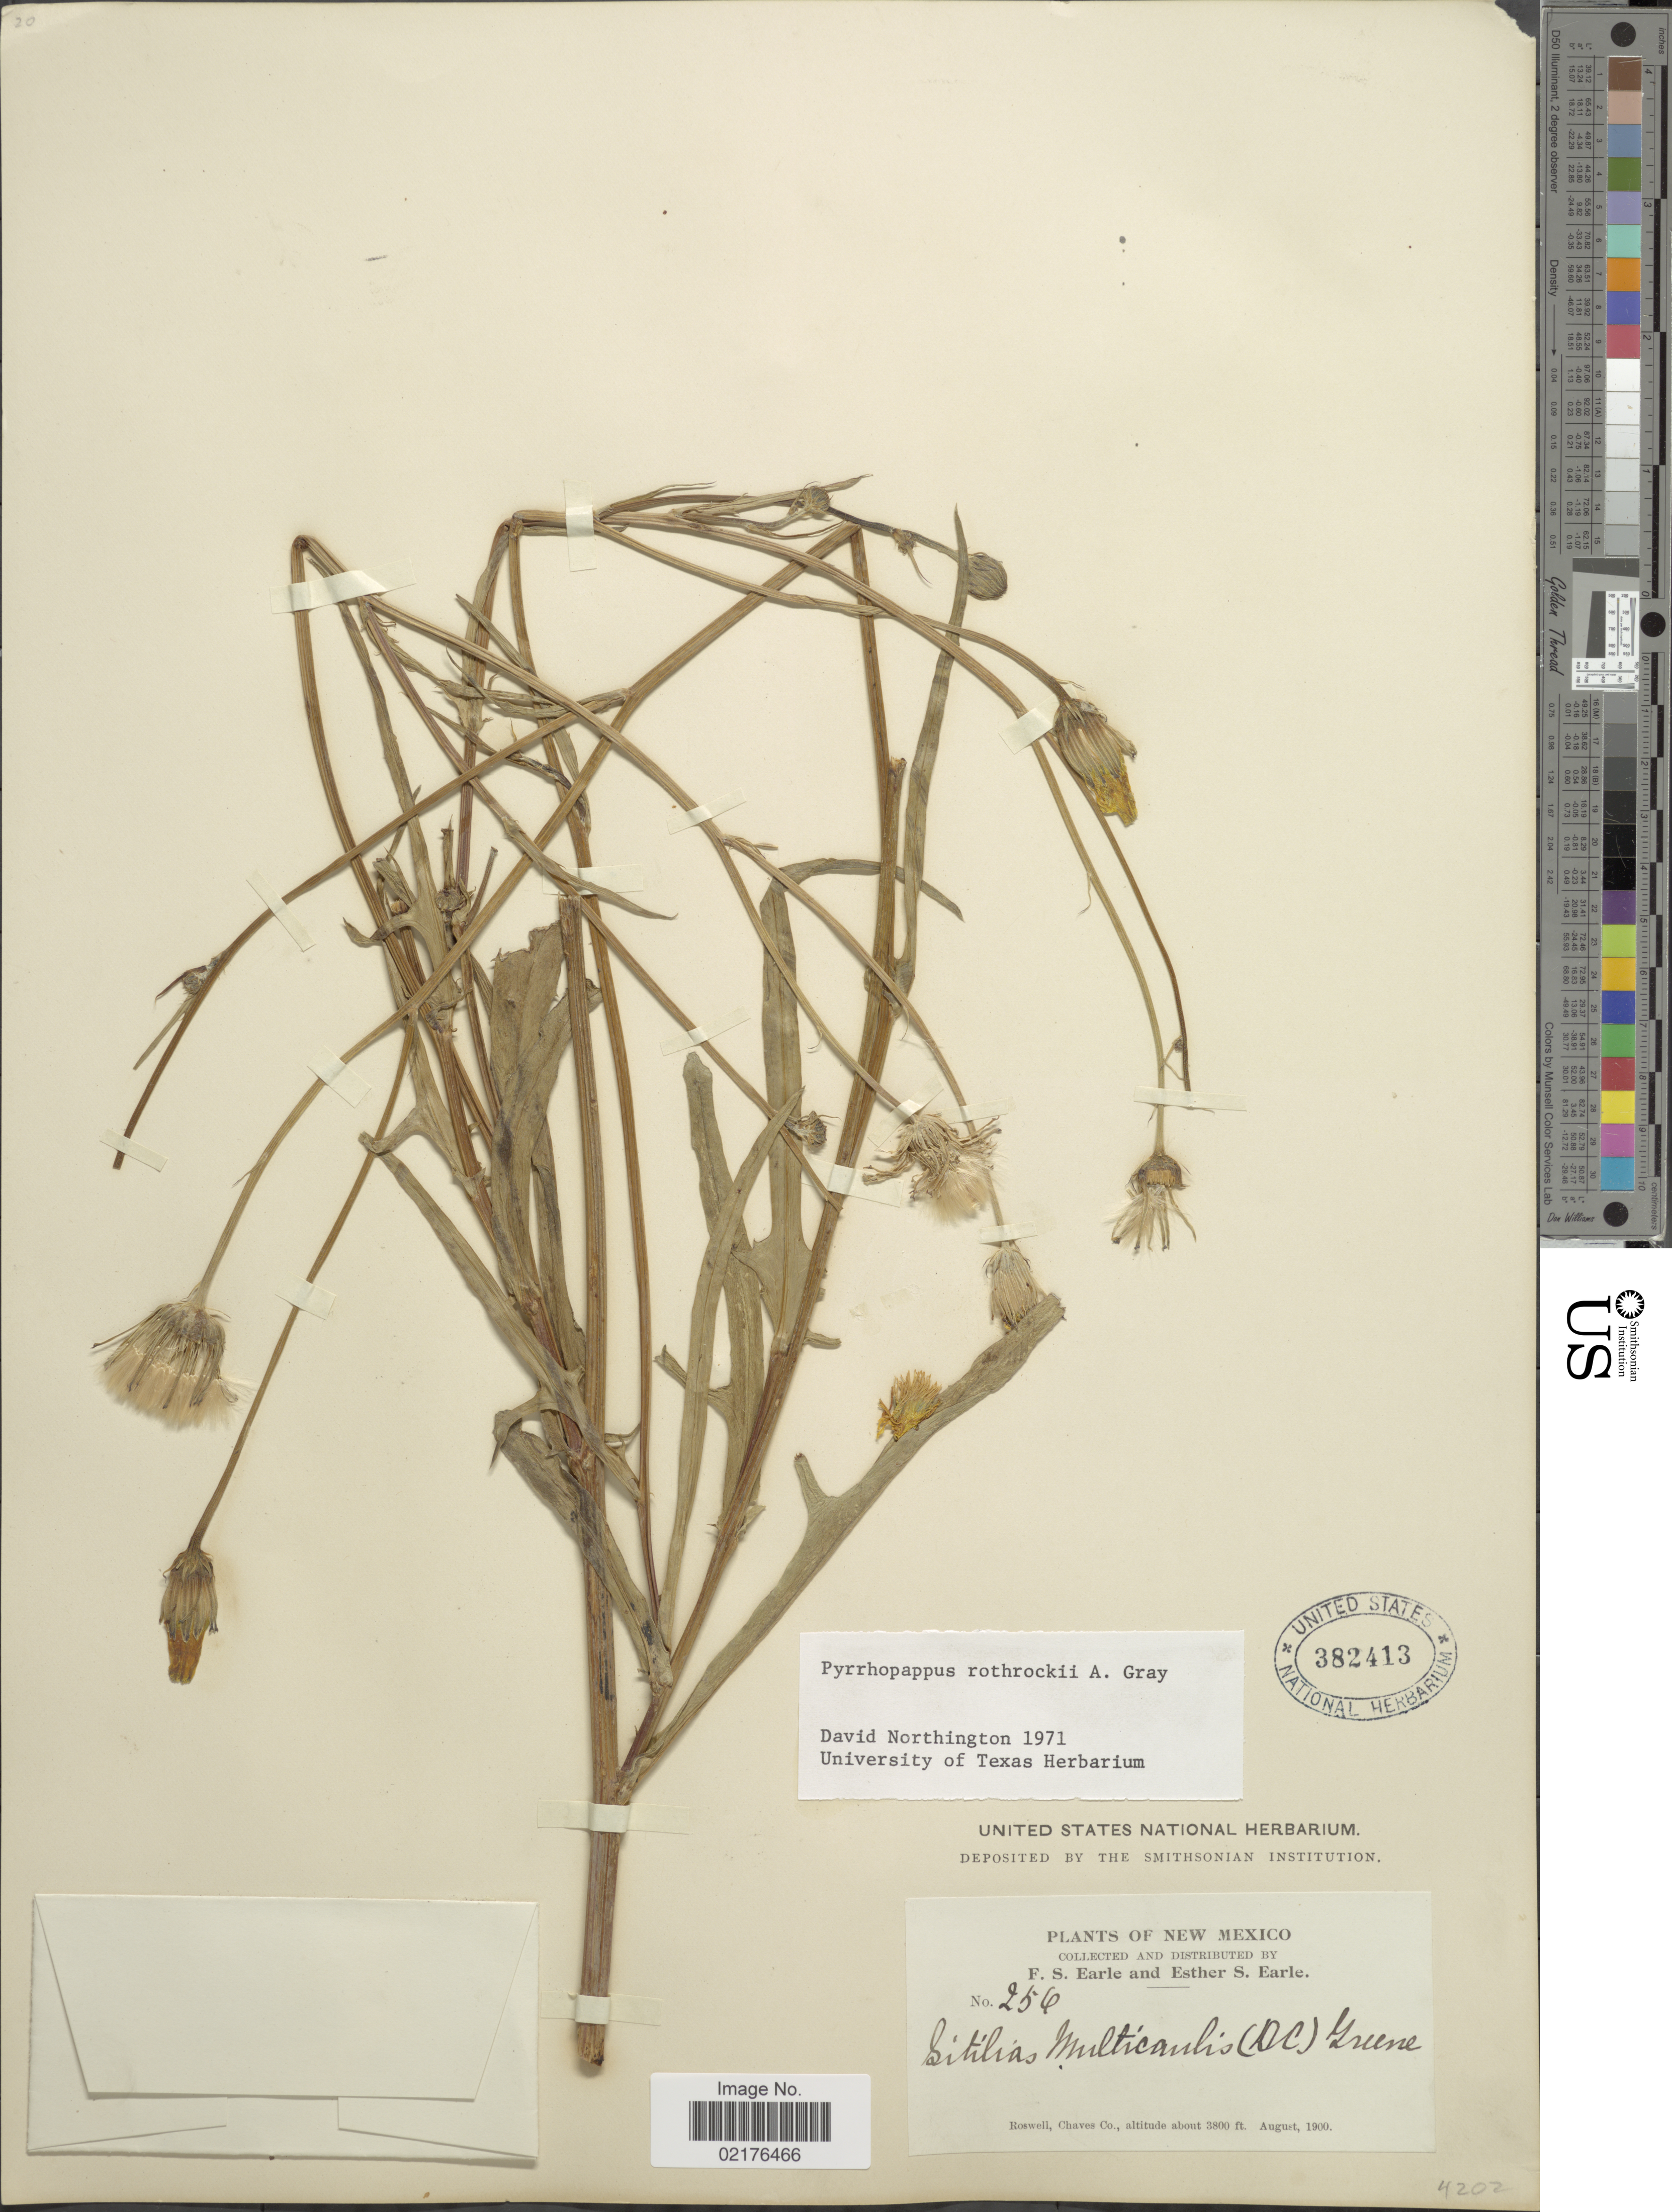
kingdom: Plantae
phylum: Tracheophyta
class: Magnoliopsida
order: Asterales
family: Asteraceae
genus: Pyrrhopappus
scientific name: Pyrrhopappus rothrockii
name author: A. Gray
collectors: F. S. Earle & E. S. Earle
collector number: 256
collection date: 1900-08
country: United States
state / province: New Mexico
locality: Roswell, Chaves Co.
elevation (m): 1158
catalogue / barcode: US 382413